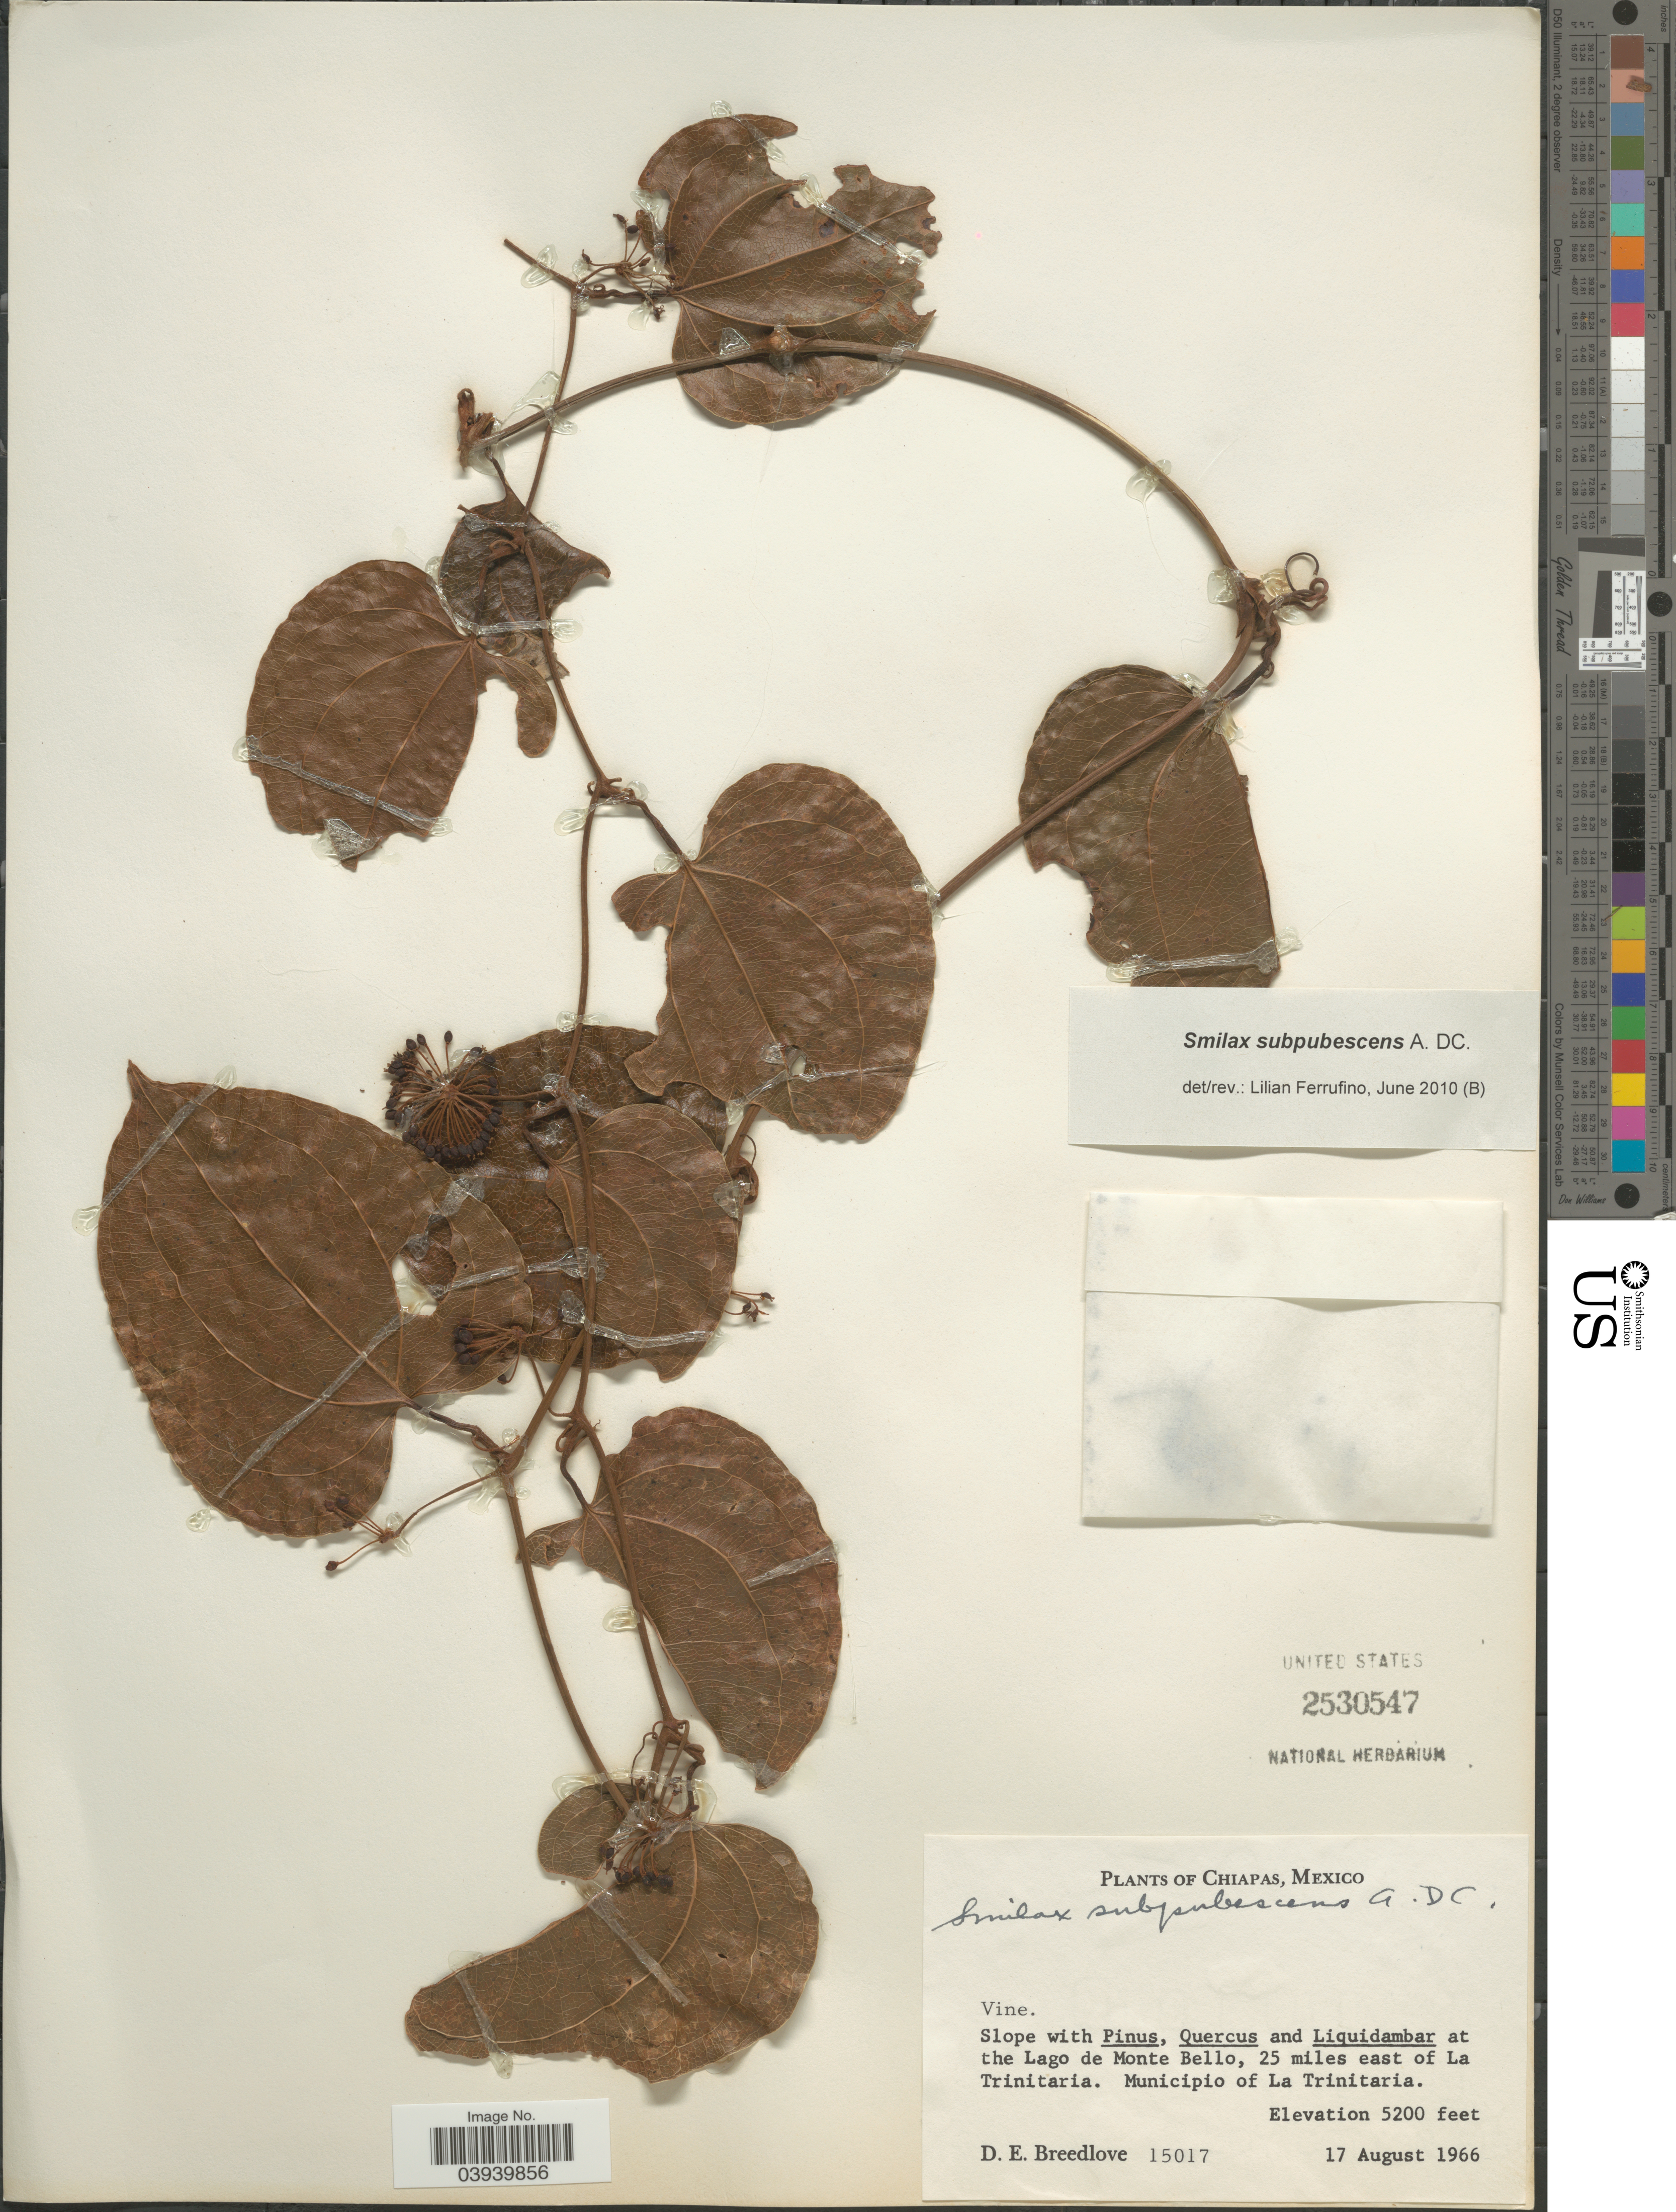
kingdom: Plantae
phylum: Tracheophyta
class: Liliopsida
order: Liliales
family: Smilacaceae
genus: Smilax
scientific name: Smilax subpubescens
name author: A. DC.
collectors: D. E. Breedlove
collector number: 15017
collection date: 1966-08-17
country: Mexico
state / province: Chiapas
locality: Slope at the Lago de Monte Bello, 25 miles east of La Trinitaria. Municipio of La Trinitaria.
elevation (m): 1585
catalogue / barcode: US 2530547